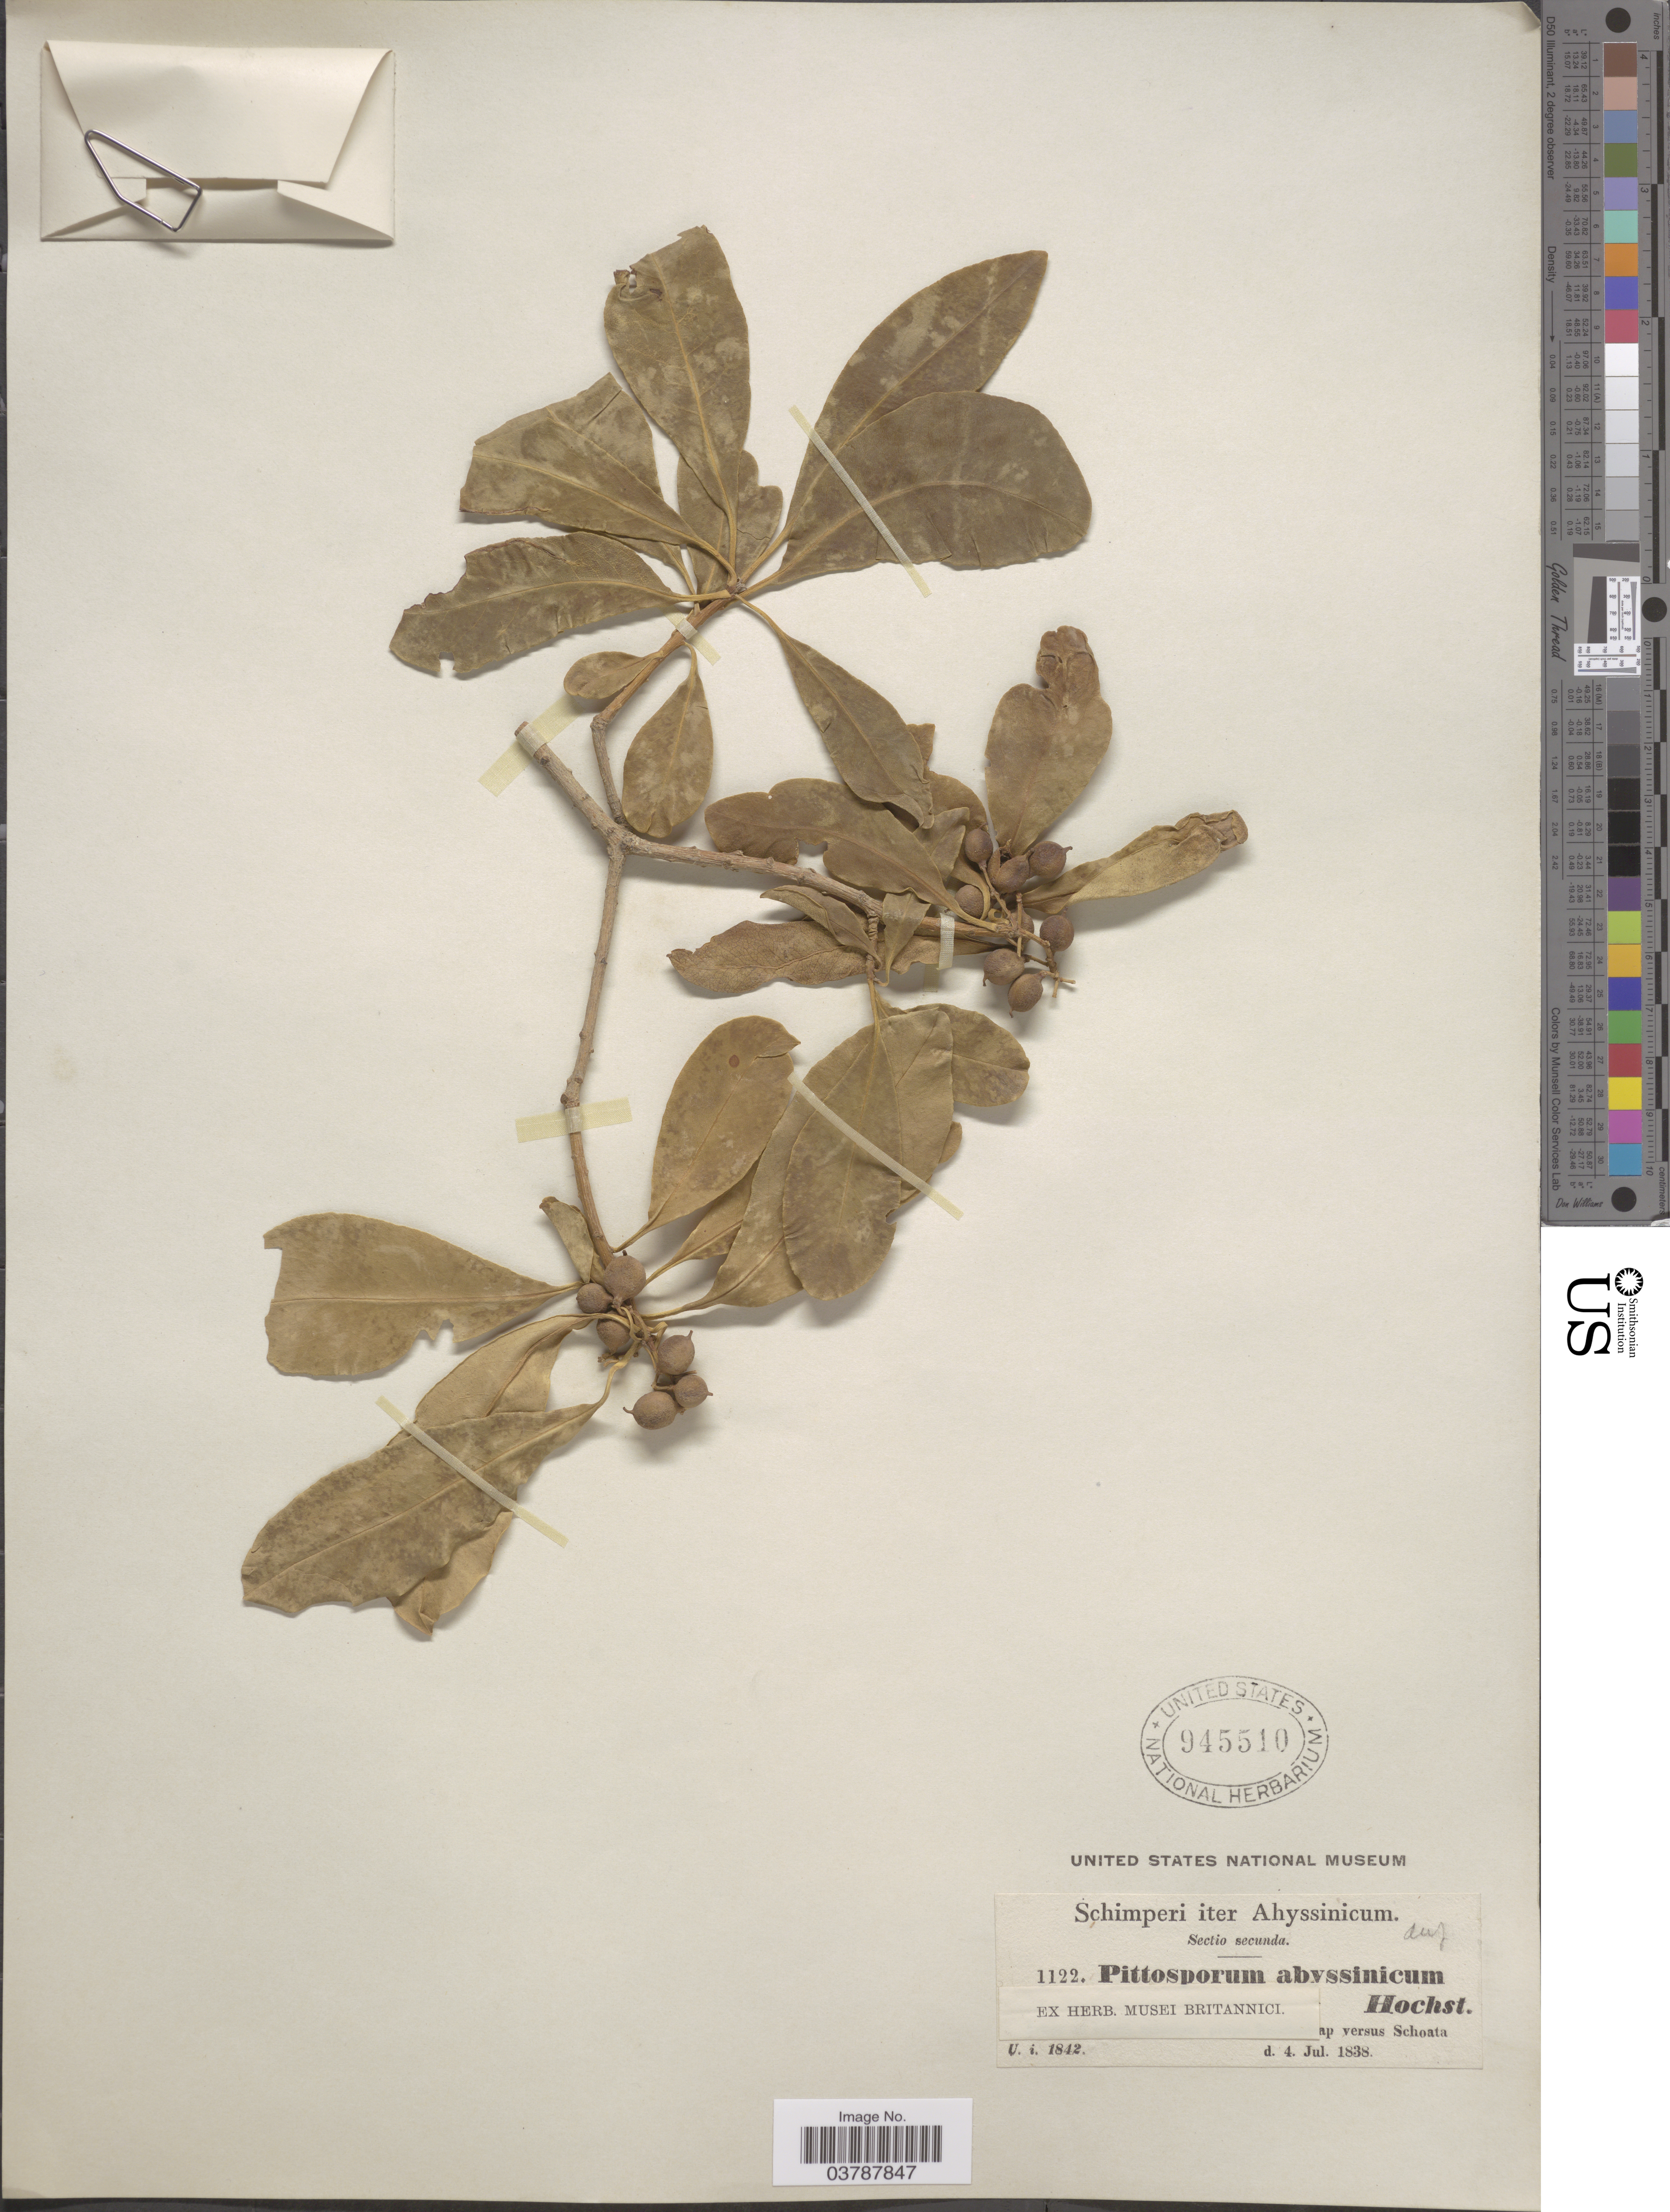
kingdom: Plantae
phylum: Tracheophyta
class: Magnoliopsida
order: Apiales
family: Pittosporaceae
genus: Pittosporum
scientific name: Pittosporum abyssinicum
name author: Delile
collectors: -. Schimper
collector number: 1122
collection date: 1838-07-04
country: Ethiopia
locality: Iter Abyssinicum. ! versus Schoata.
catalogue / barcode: US 945510